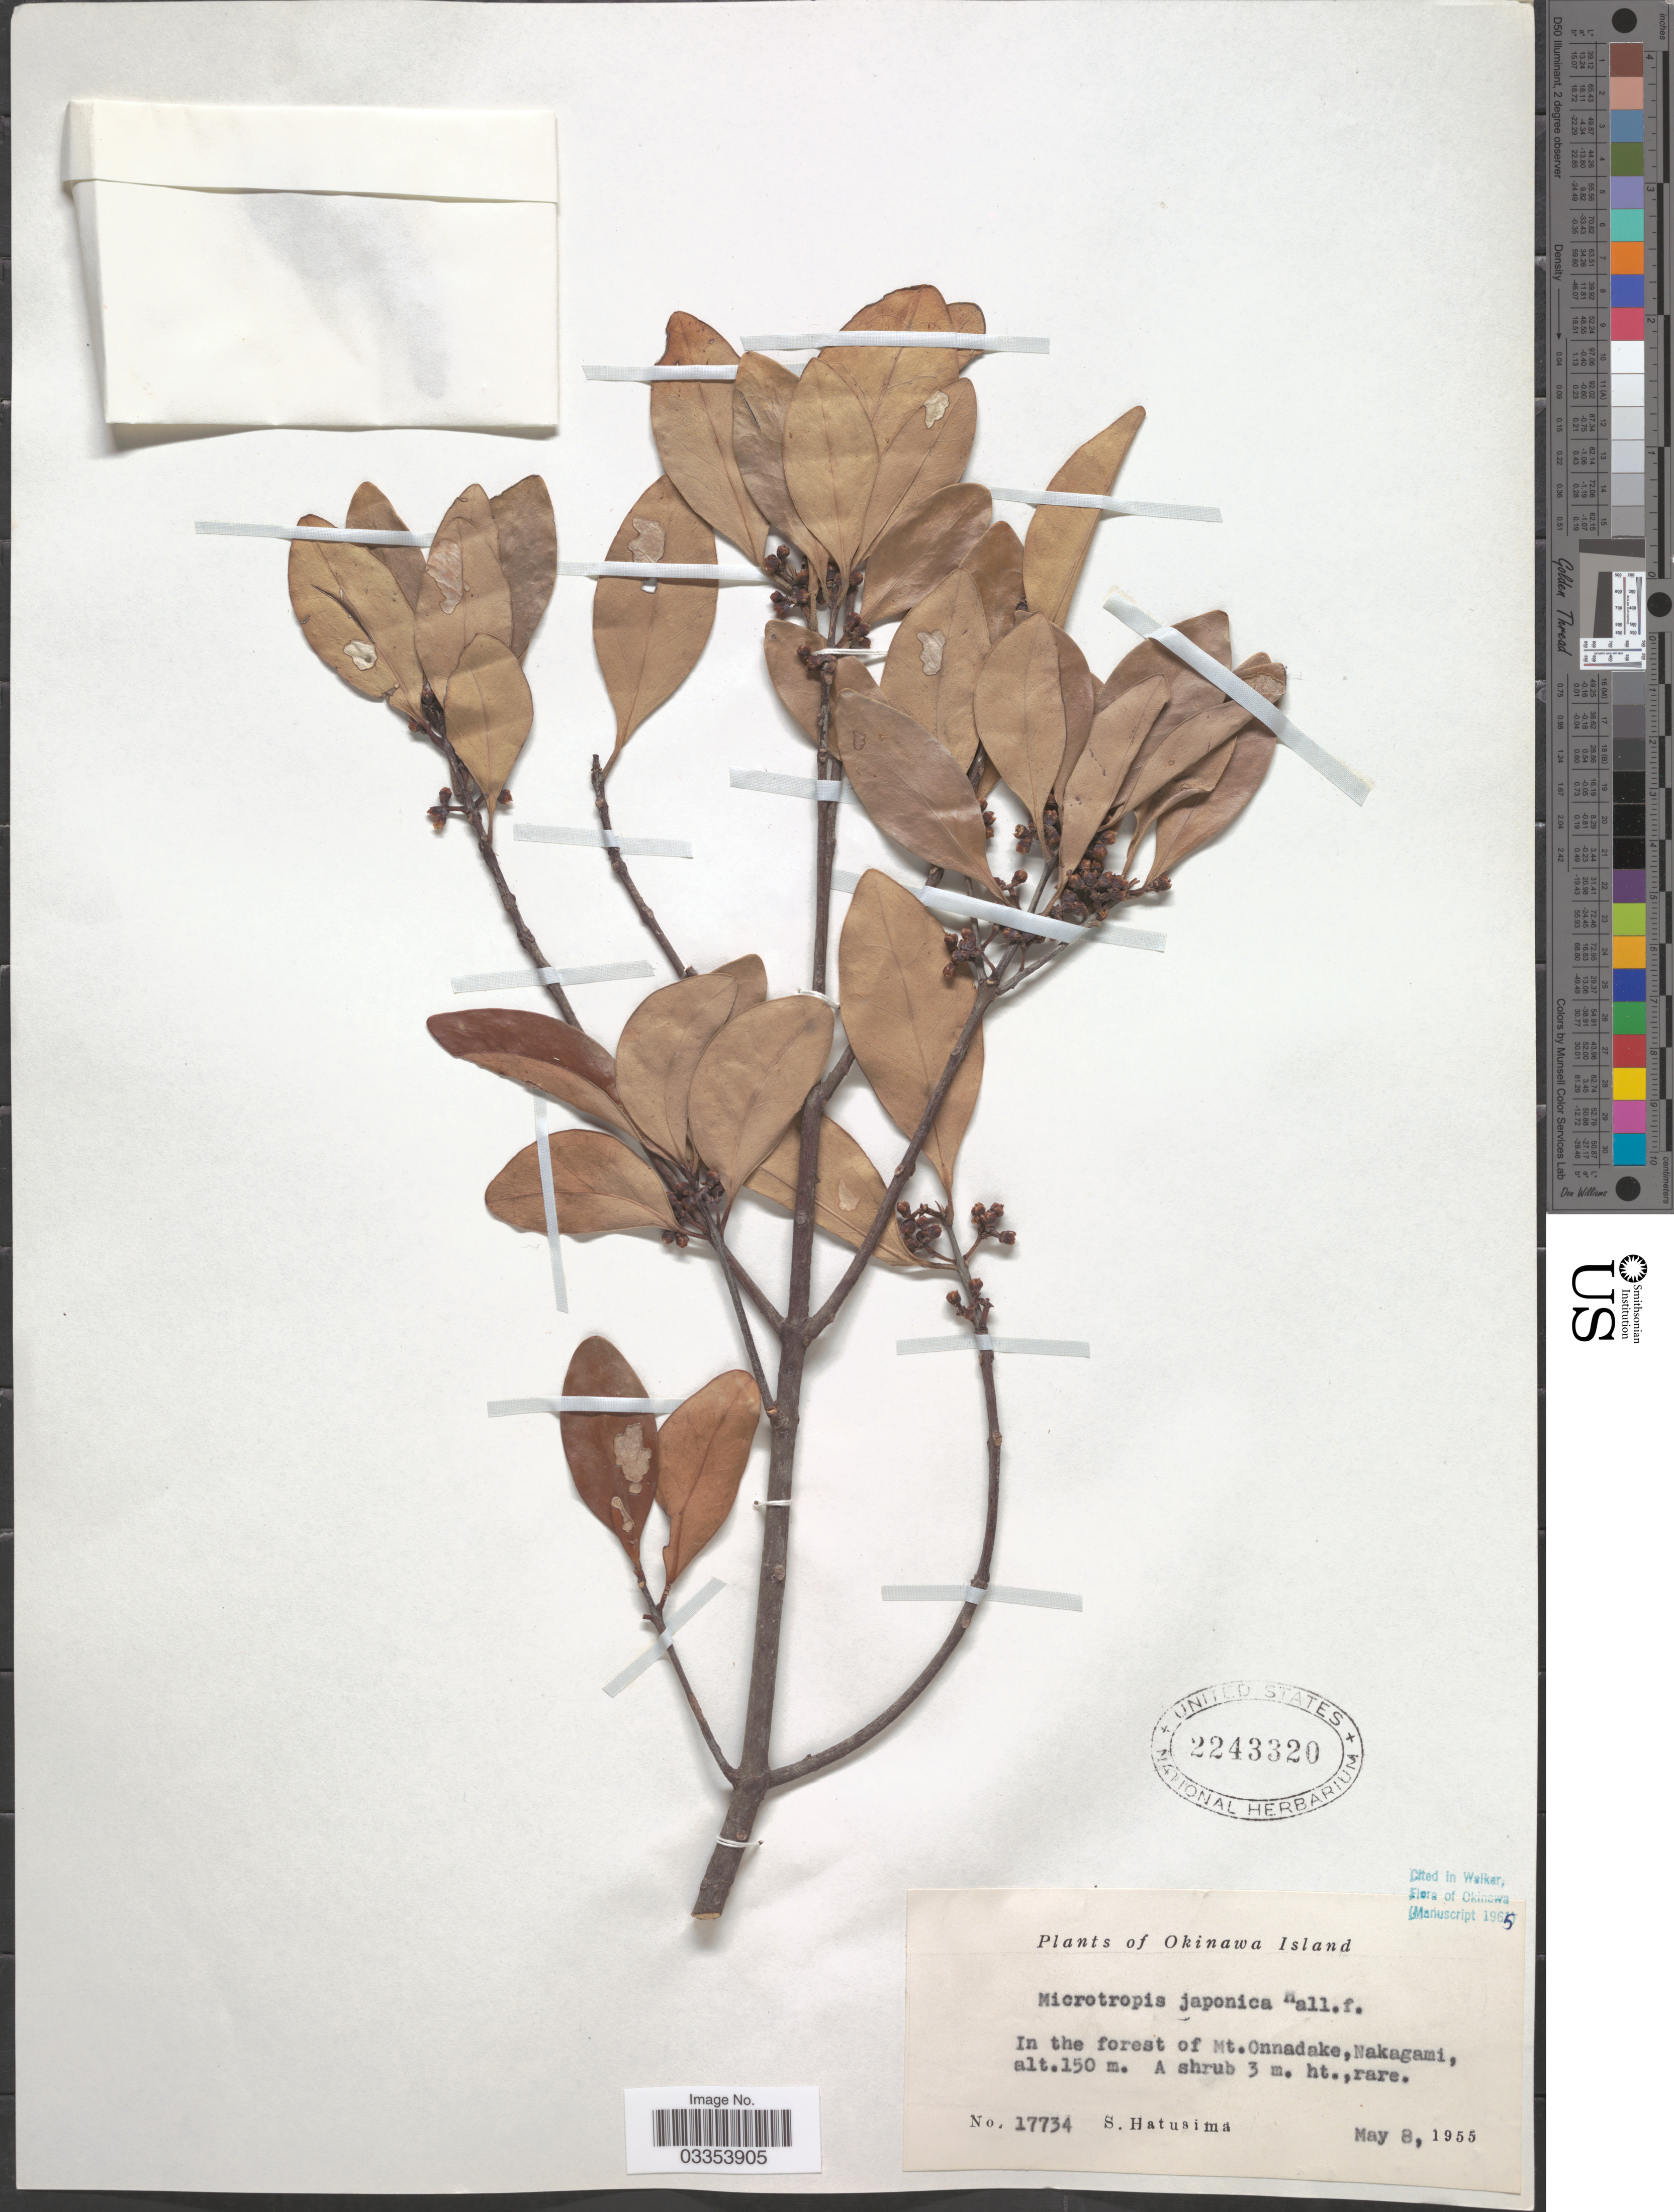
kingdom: Plantae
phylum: Tracheophyta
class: Magnoliopsida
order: Celastrales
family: Celastraceae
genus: Microtropis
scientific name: Microtropis japonica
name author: (Franch. & Sav.) Hallier f.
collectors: S. Hatusima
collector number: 17734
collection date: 1955-05-08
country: Japan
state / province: Okinawa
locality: Okinawa Island. In the forest of Mt. Onnadake, Nakagami.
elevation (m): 150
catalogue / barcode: US 2243320